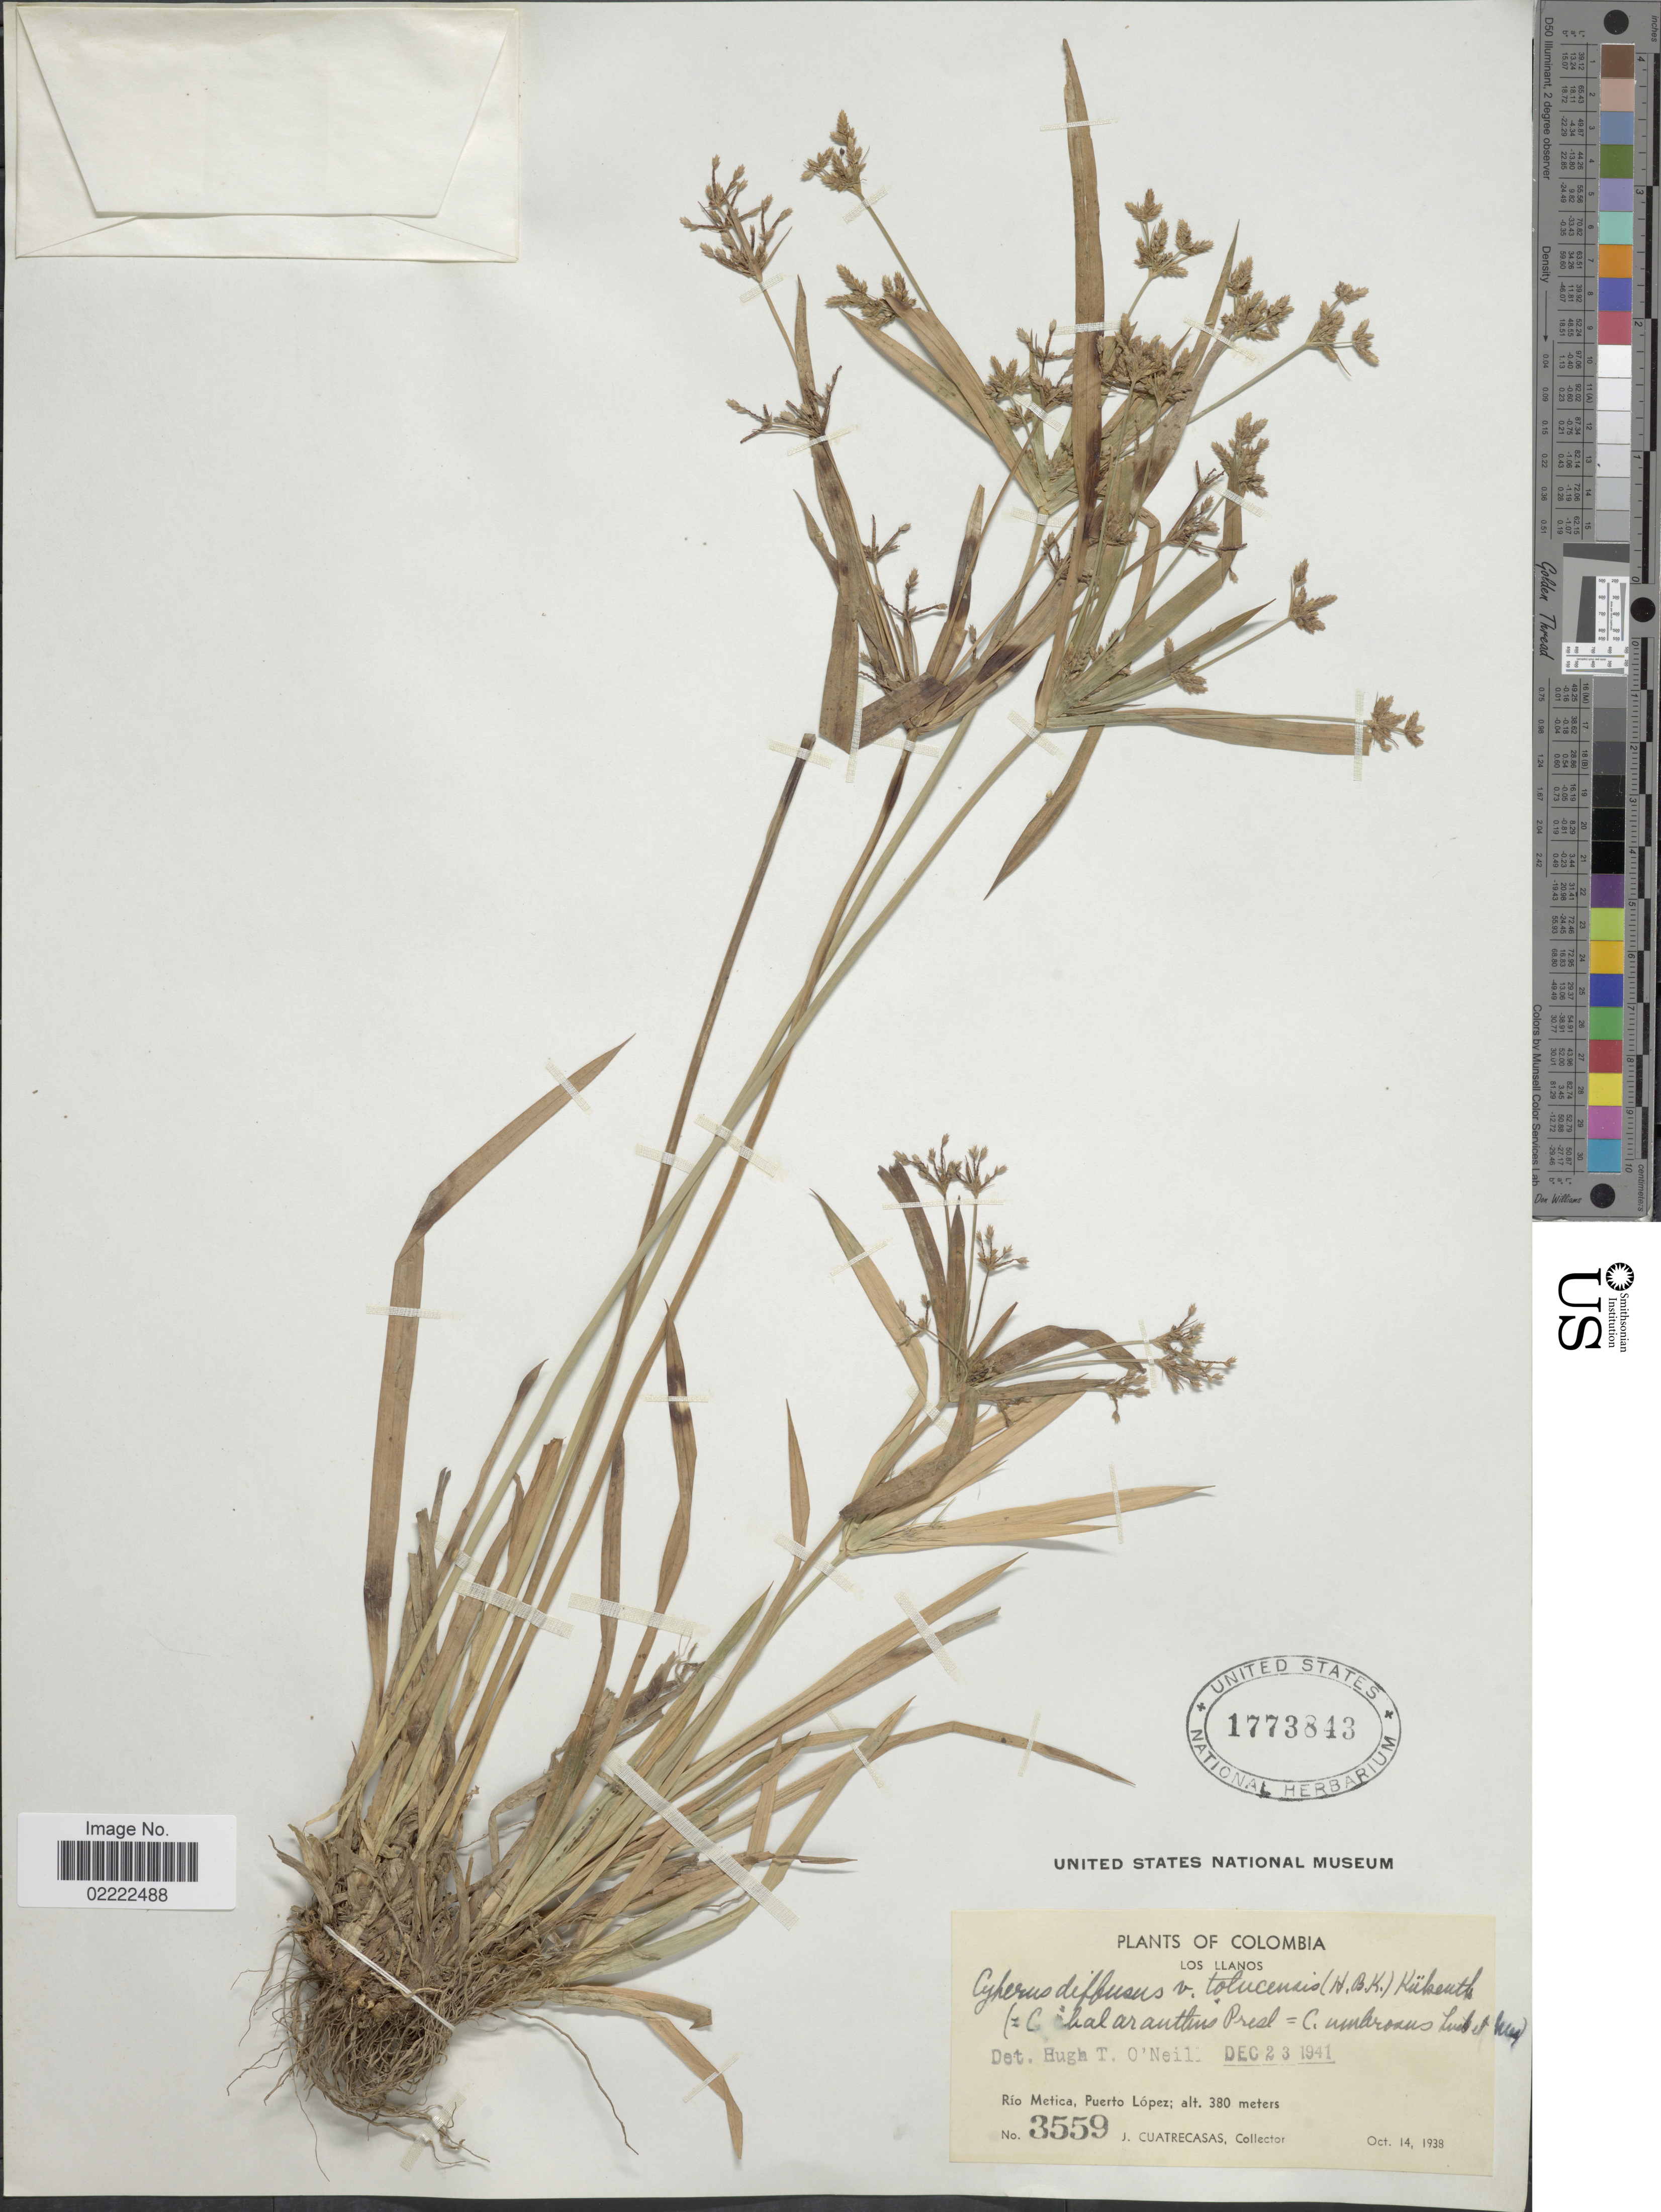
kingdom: Plantae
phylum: Tracheophyta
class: Liliopsida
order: Poales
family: Cyperaceae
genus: Cyperus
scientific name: Cyperus laxus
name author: Lam.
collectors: J. Cuatrecasas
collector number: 3559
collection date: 1938-10-14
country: Colombia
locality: Los Llanos, Rio Metica, Puerto Lopez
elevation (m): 380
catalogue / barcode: US 1773843